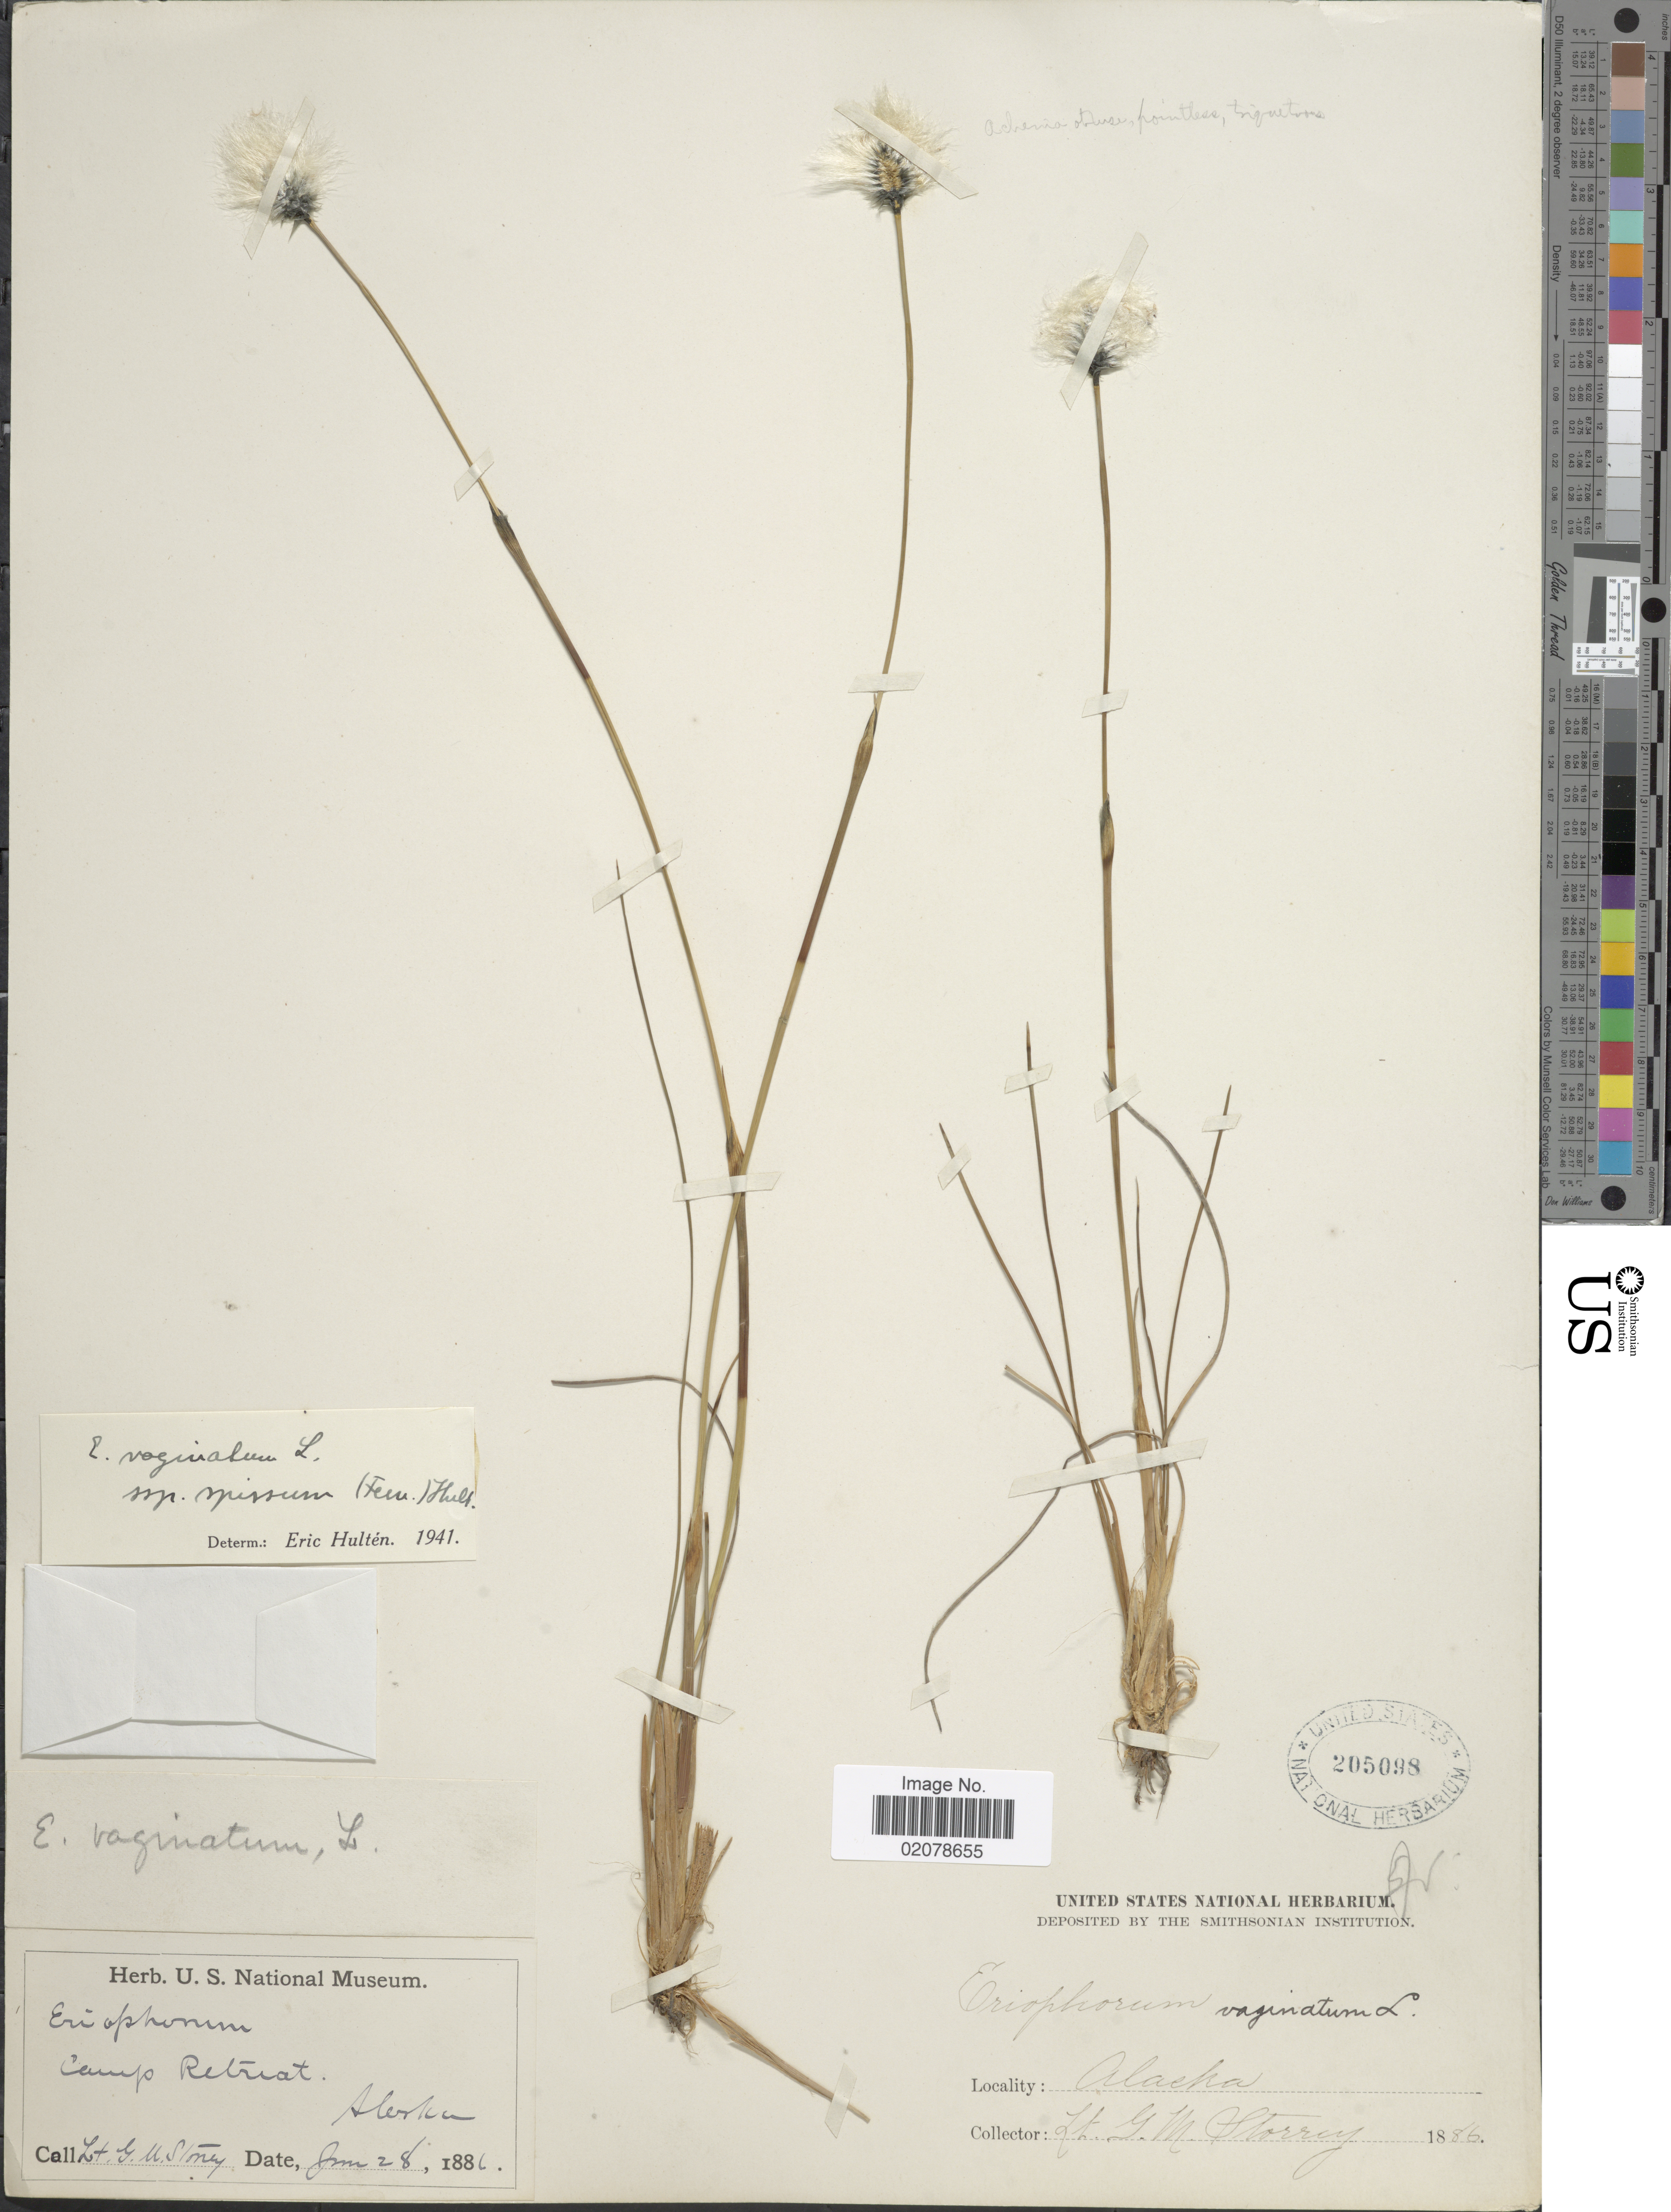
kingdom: Plantae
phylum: Tracheophyta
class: Liliopsida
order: Poales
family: Cyperaceae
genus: Eriophorum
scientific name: Eriophorum vaginatum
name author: L.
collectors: G. Stoney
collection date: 1886-06-28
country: United States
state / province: Alaska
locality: Camp Retreat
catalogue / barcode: US 205098